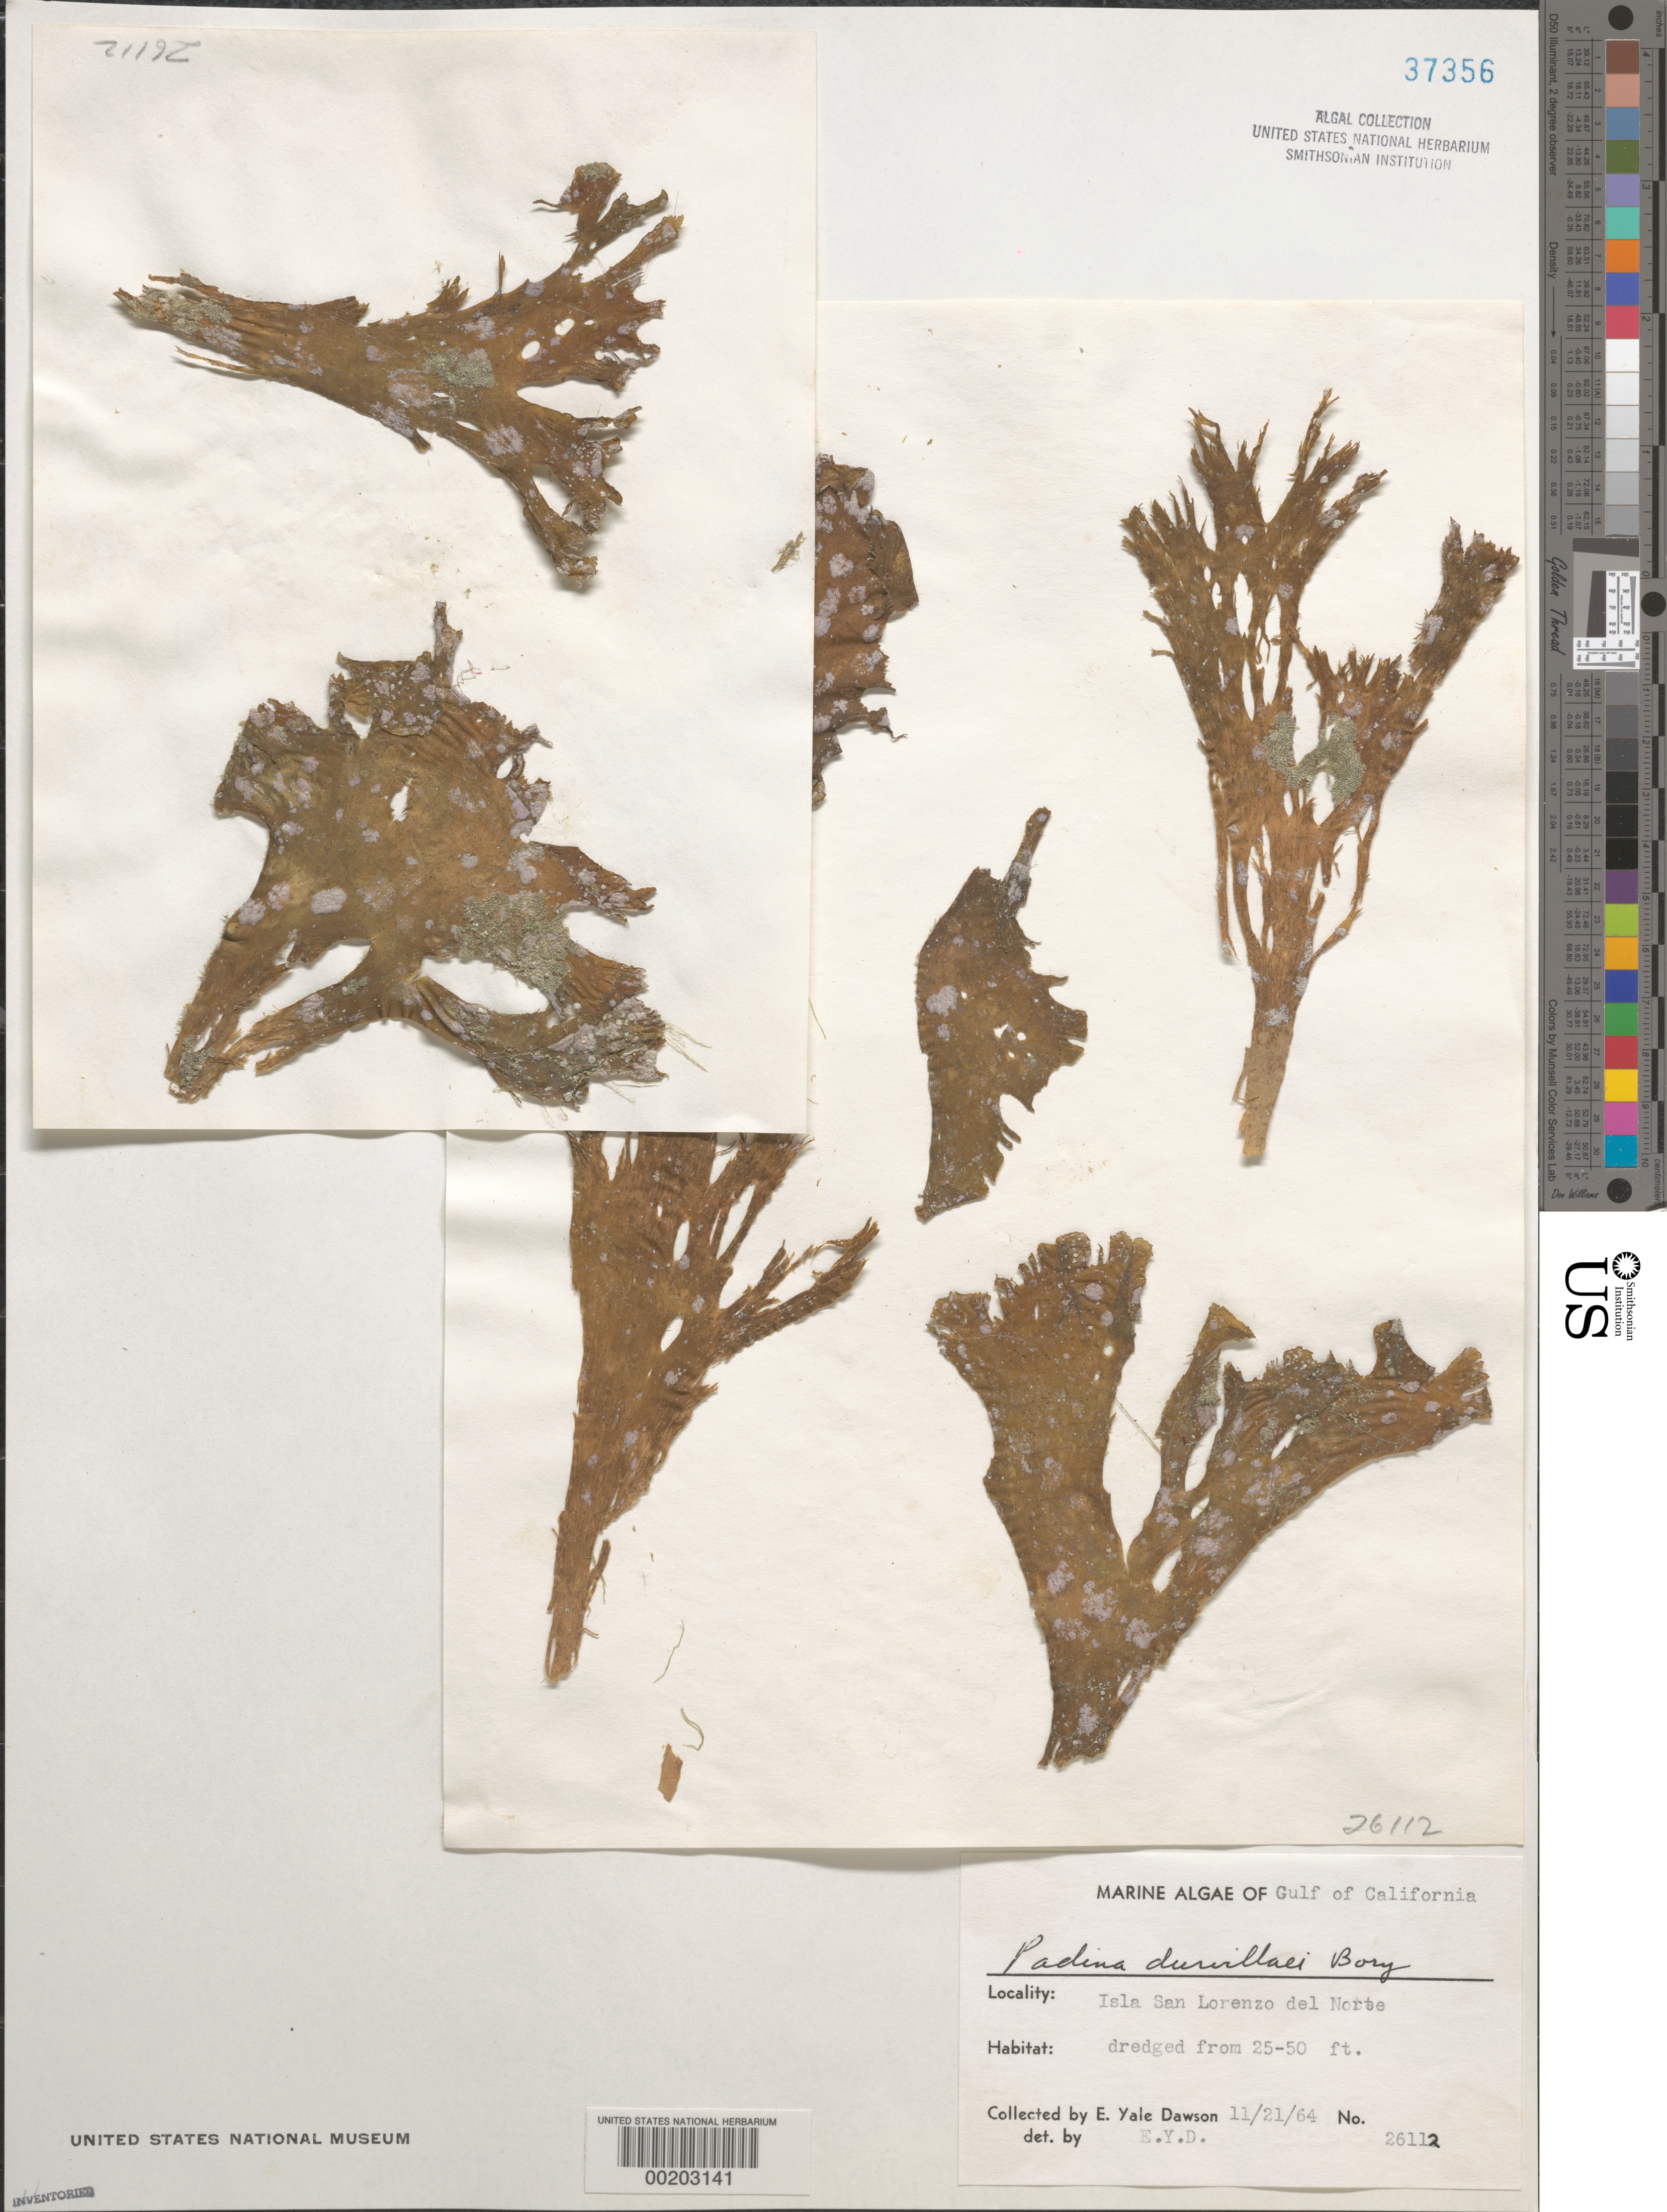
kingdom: Chromista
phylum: Ochrophyta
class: Phaeophyceae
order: Dictyotales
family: Dictyotaceae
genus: Padina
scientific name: Padina durvillaei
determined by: Dawson, E. Y.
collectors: E. Y. Dawson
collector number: EYD 26112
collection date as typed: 21 Nov 1964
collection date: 1964-11-21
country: Mexico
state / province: Baja California Norte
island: Isla San Lorenzo del Norte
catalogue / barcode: US 37356